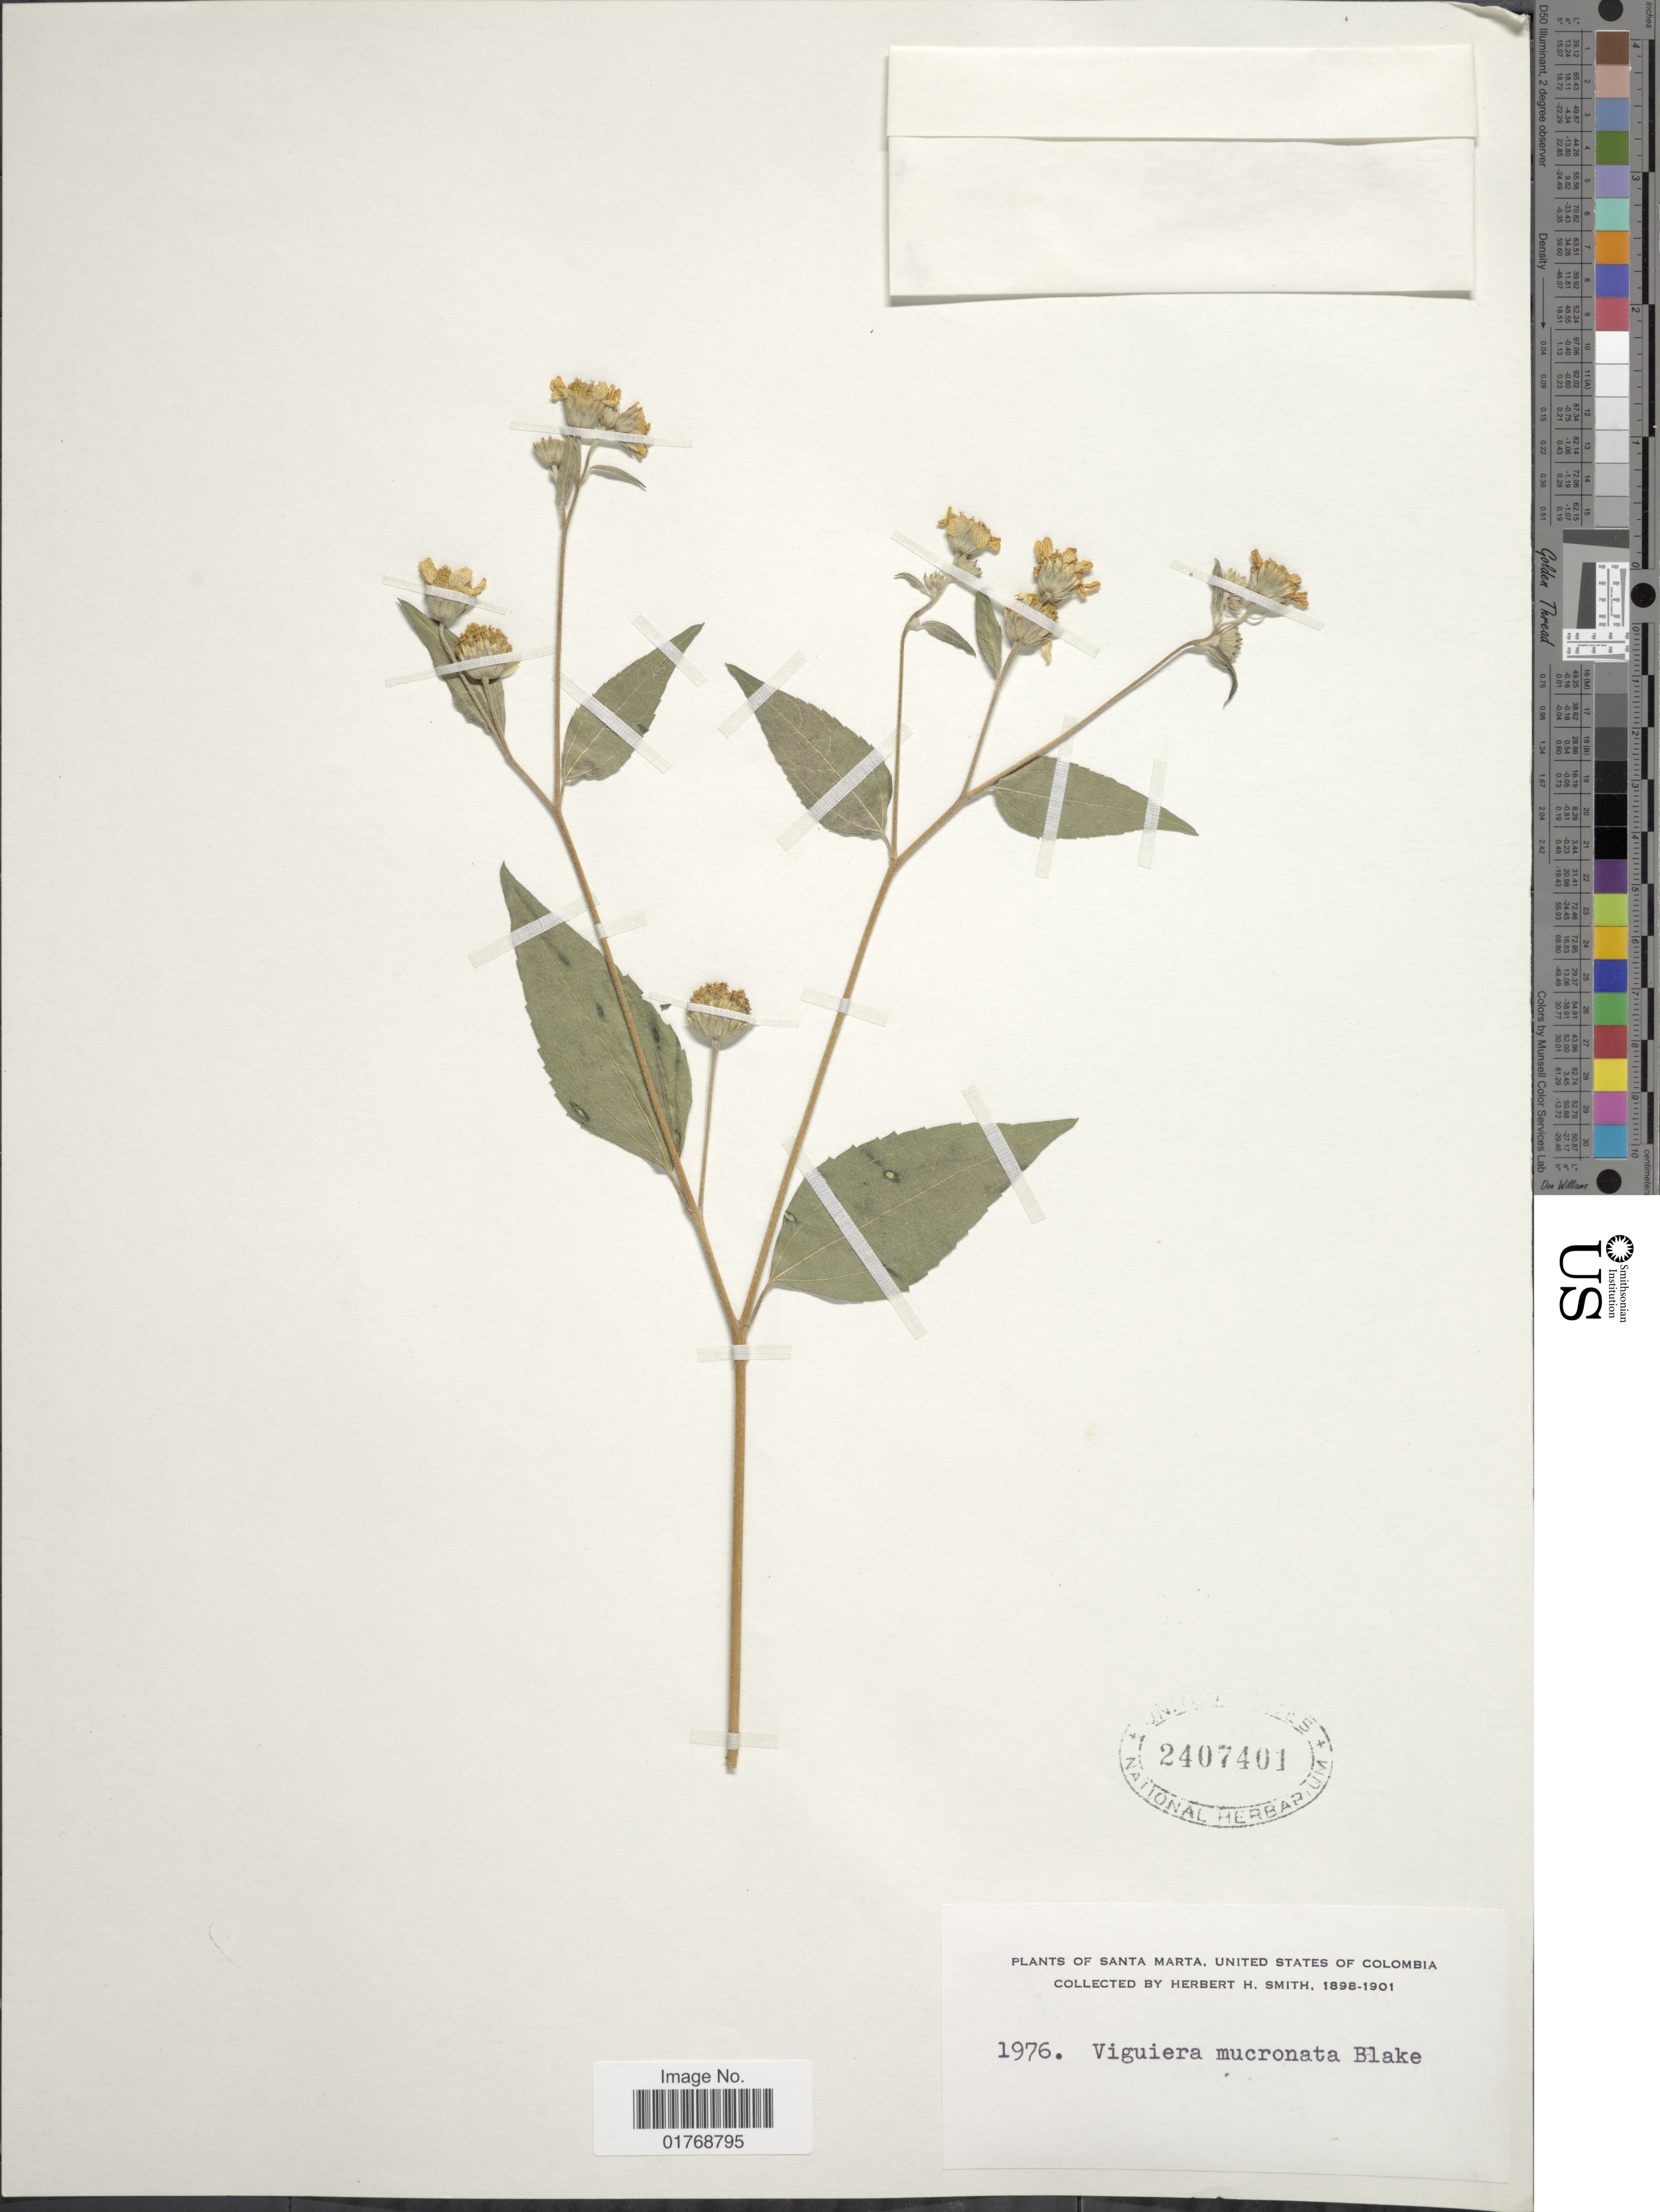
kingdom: Plantae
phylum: Tracheophyta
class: Magnoliopsida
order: Asterales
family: Asteraceae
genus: Viguiera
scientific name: Viguiera mucronata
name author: Blake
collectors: Herbert H. Smith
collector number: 1976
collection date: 1898/1899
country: Colombia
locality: Santa Marta, United States of Colombia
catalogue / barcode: US 2407401